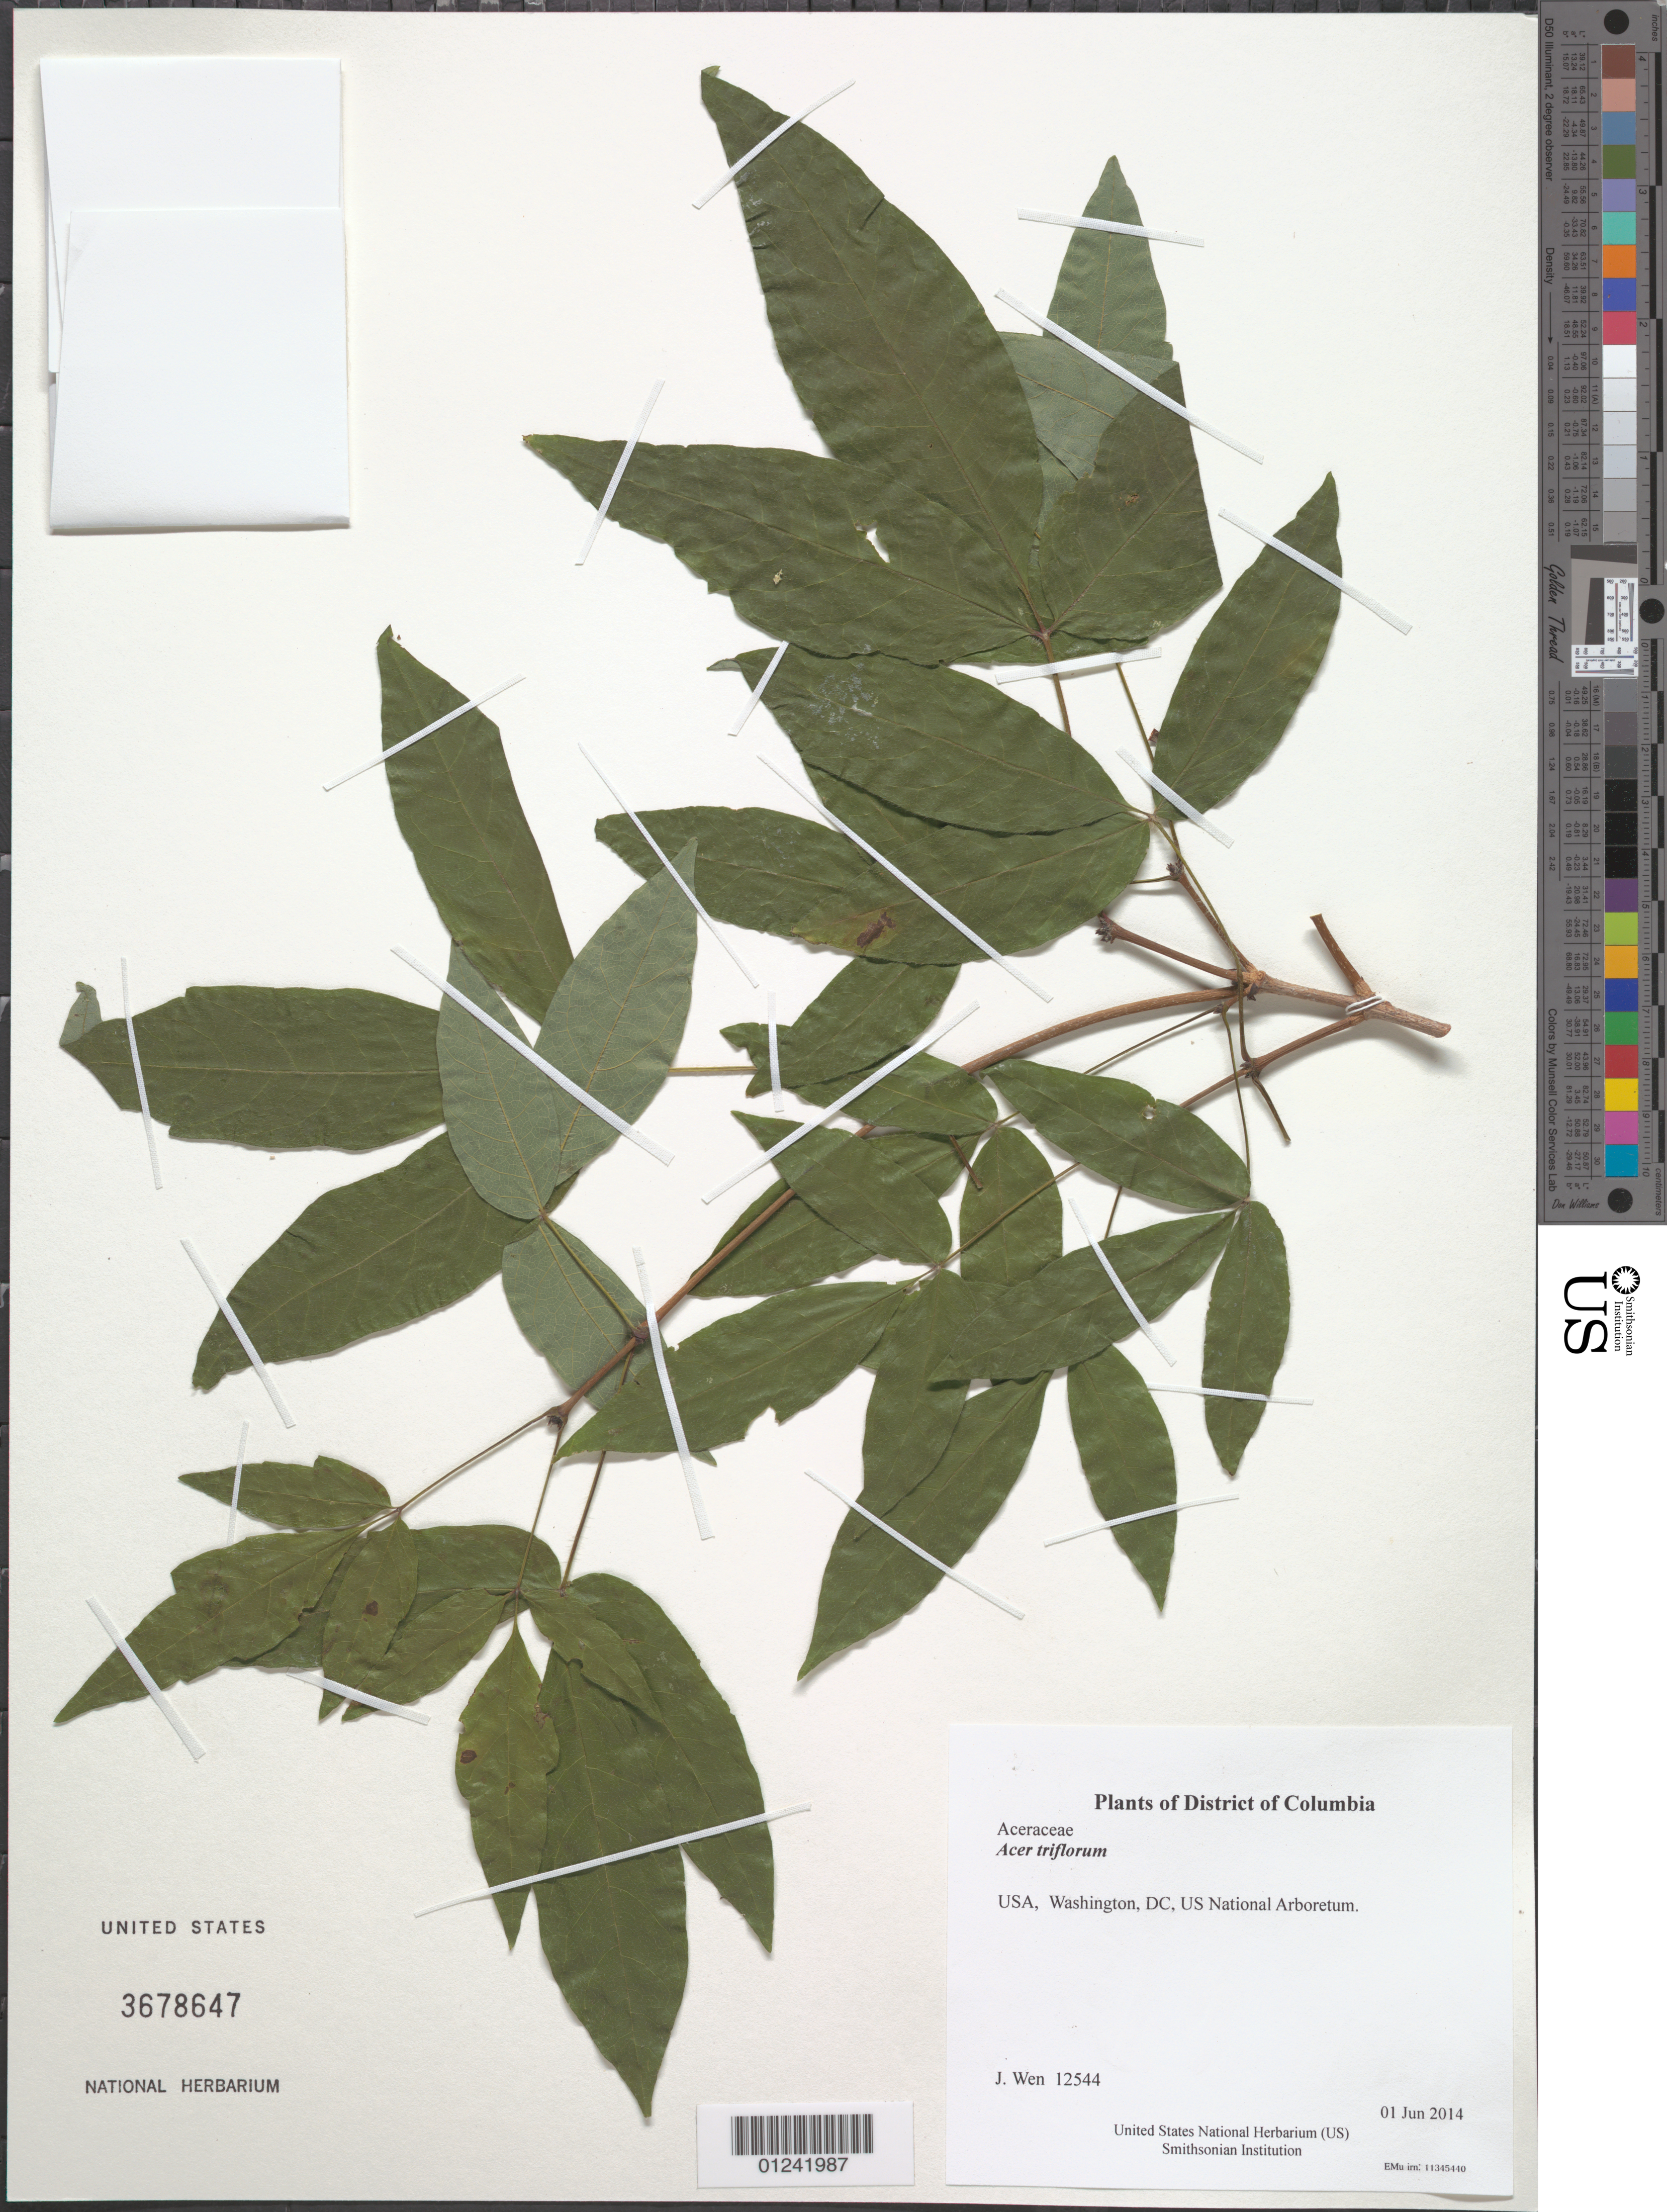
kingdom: Plantae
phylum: Tracheophyta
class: Magnoliopsida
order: Sapindales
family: Sapindaceae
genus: Acer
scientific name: Acer triflorum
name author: Kom.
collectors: J. Wen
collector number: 12544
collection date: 2014-06-01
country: United States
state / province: District of Columbia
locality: US National Arboretum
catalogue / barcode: US 3678647